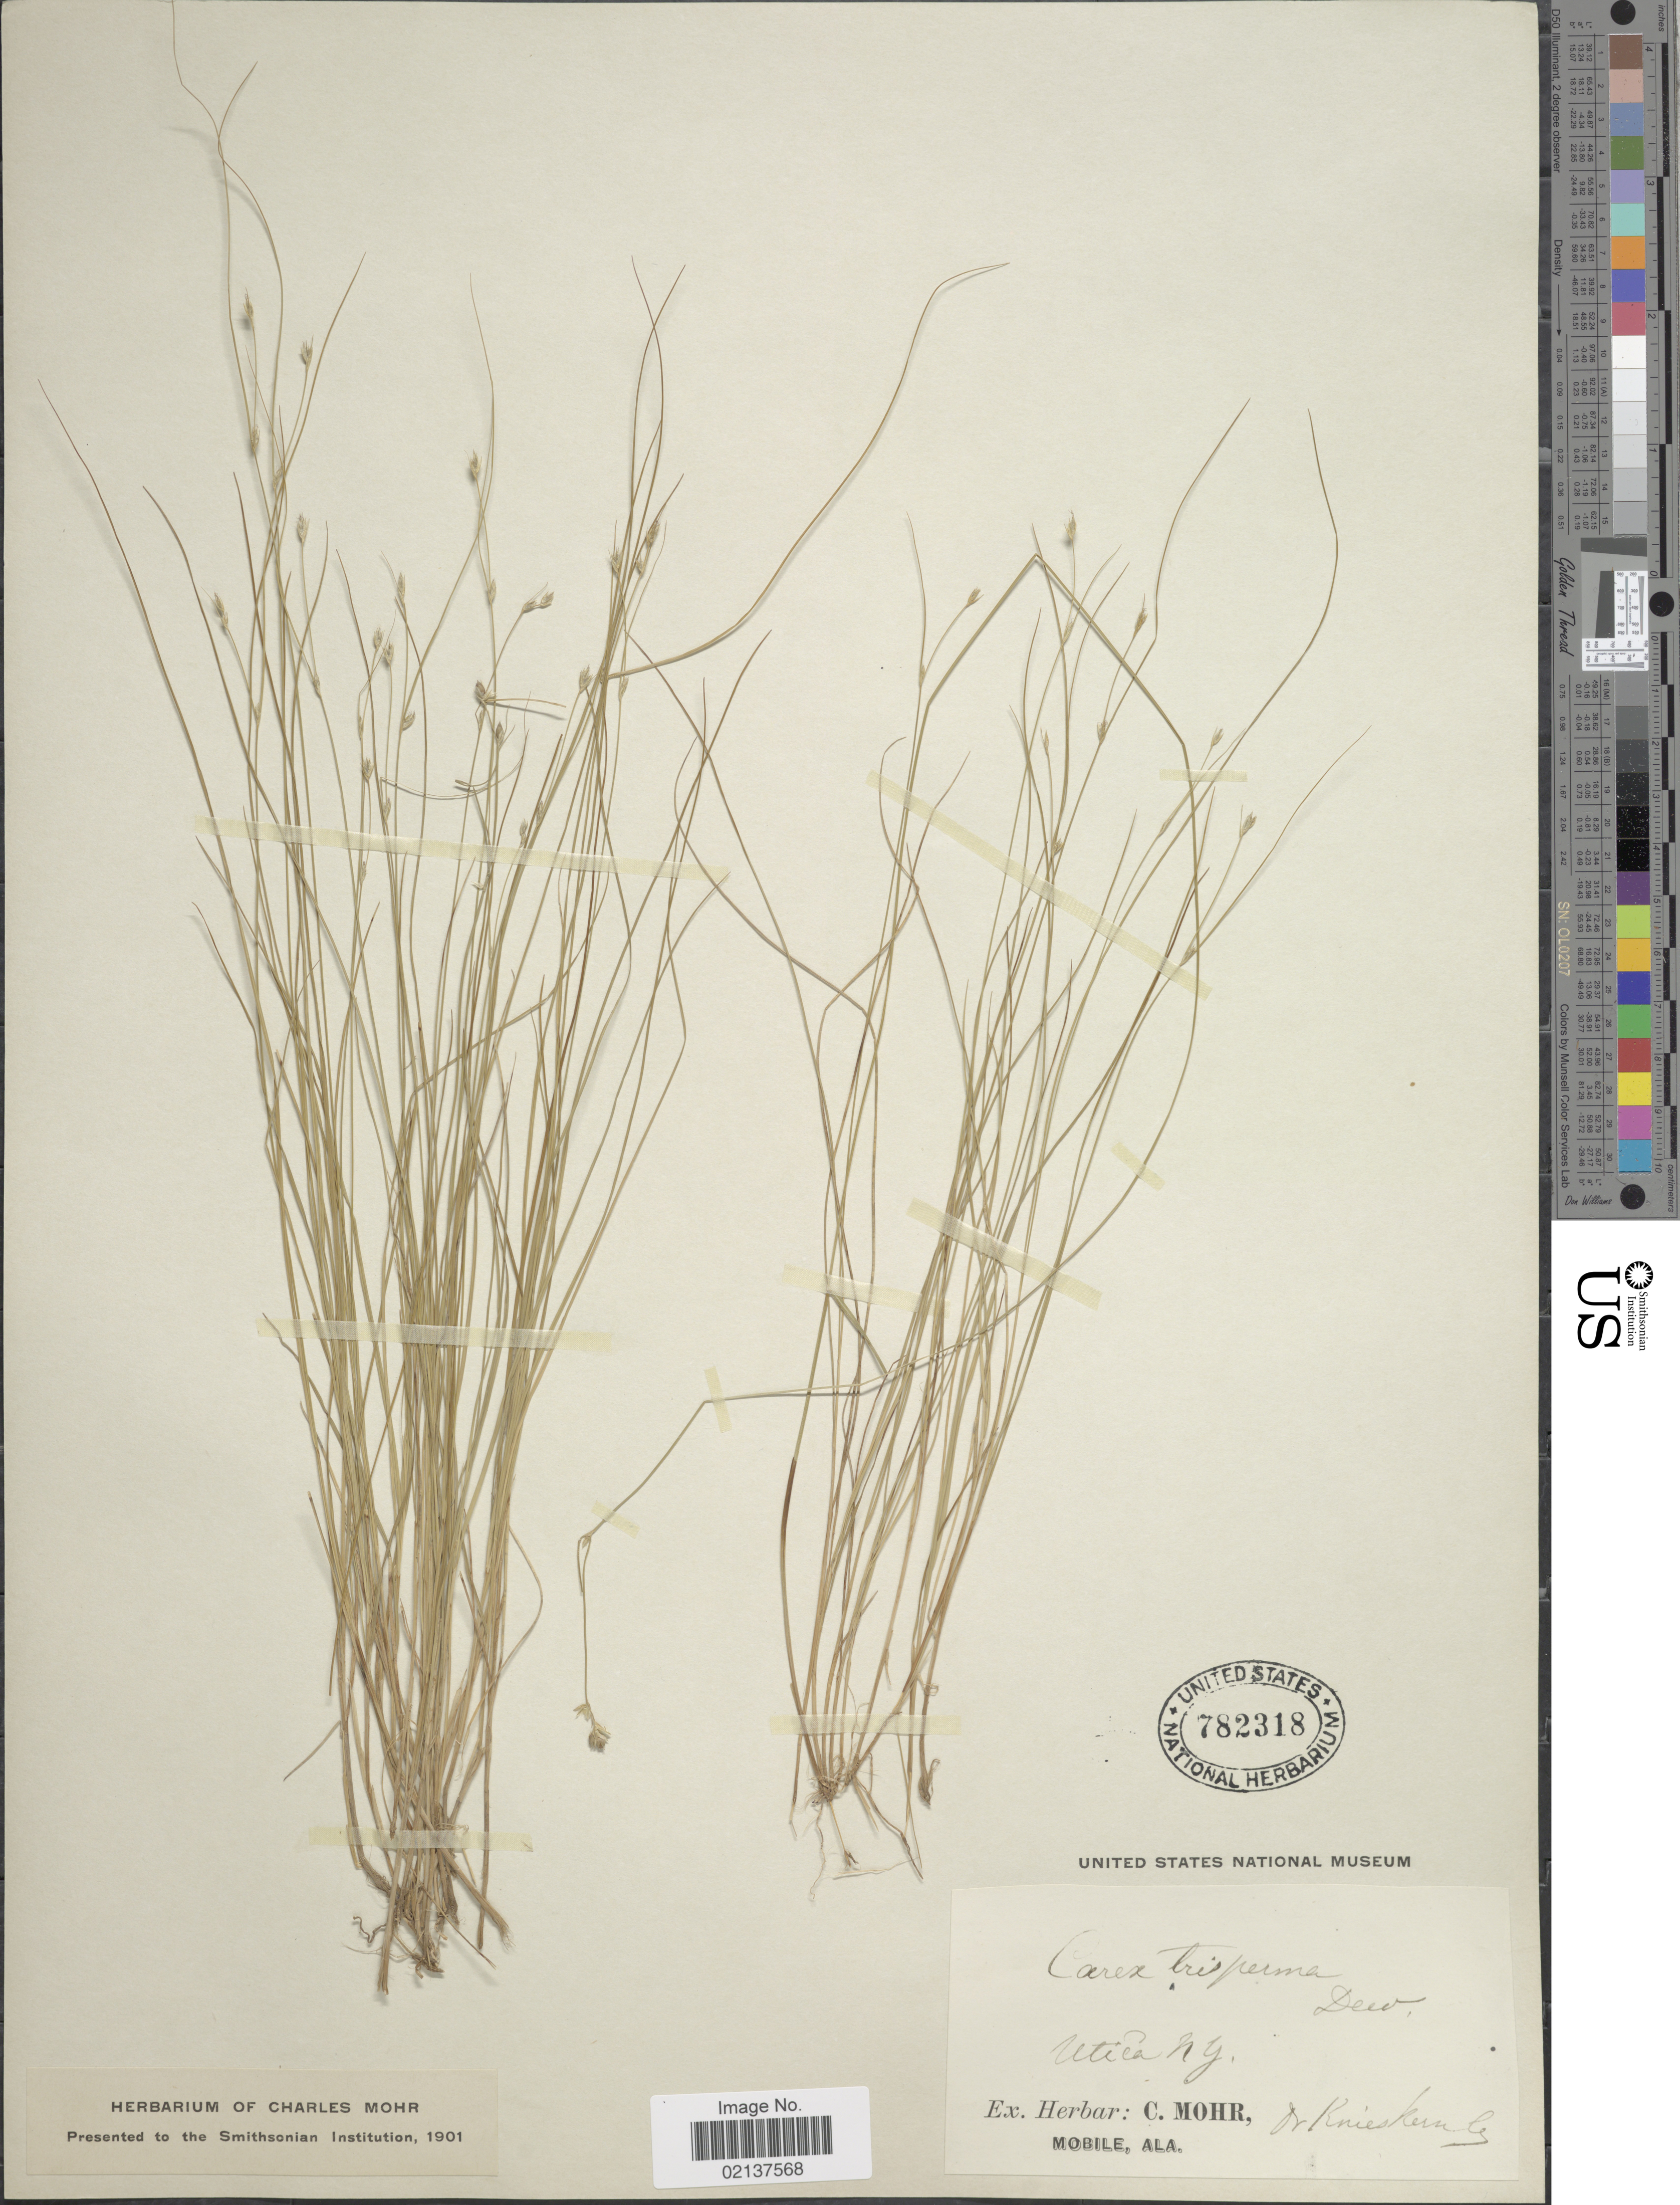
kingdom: Plantae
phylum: Tracheophyta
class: Liliopsida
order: Poales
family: Cyperaceae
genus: Carex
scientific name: Carex trisperma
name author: Dewey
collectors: P. D. Knieskern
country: United States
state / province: New York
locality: Utica,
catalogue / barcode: US 782318